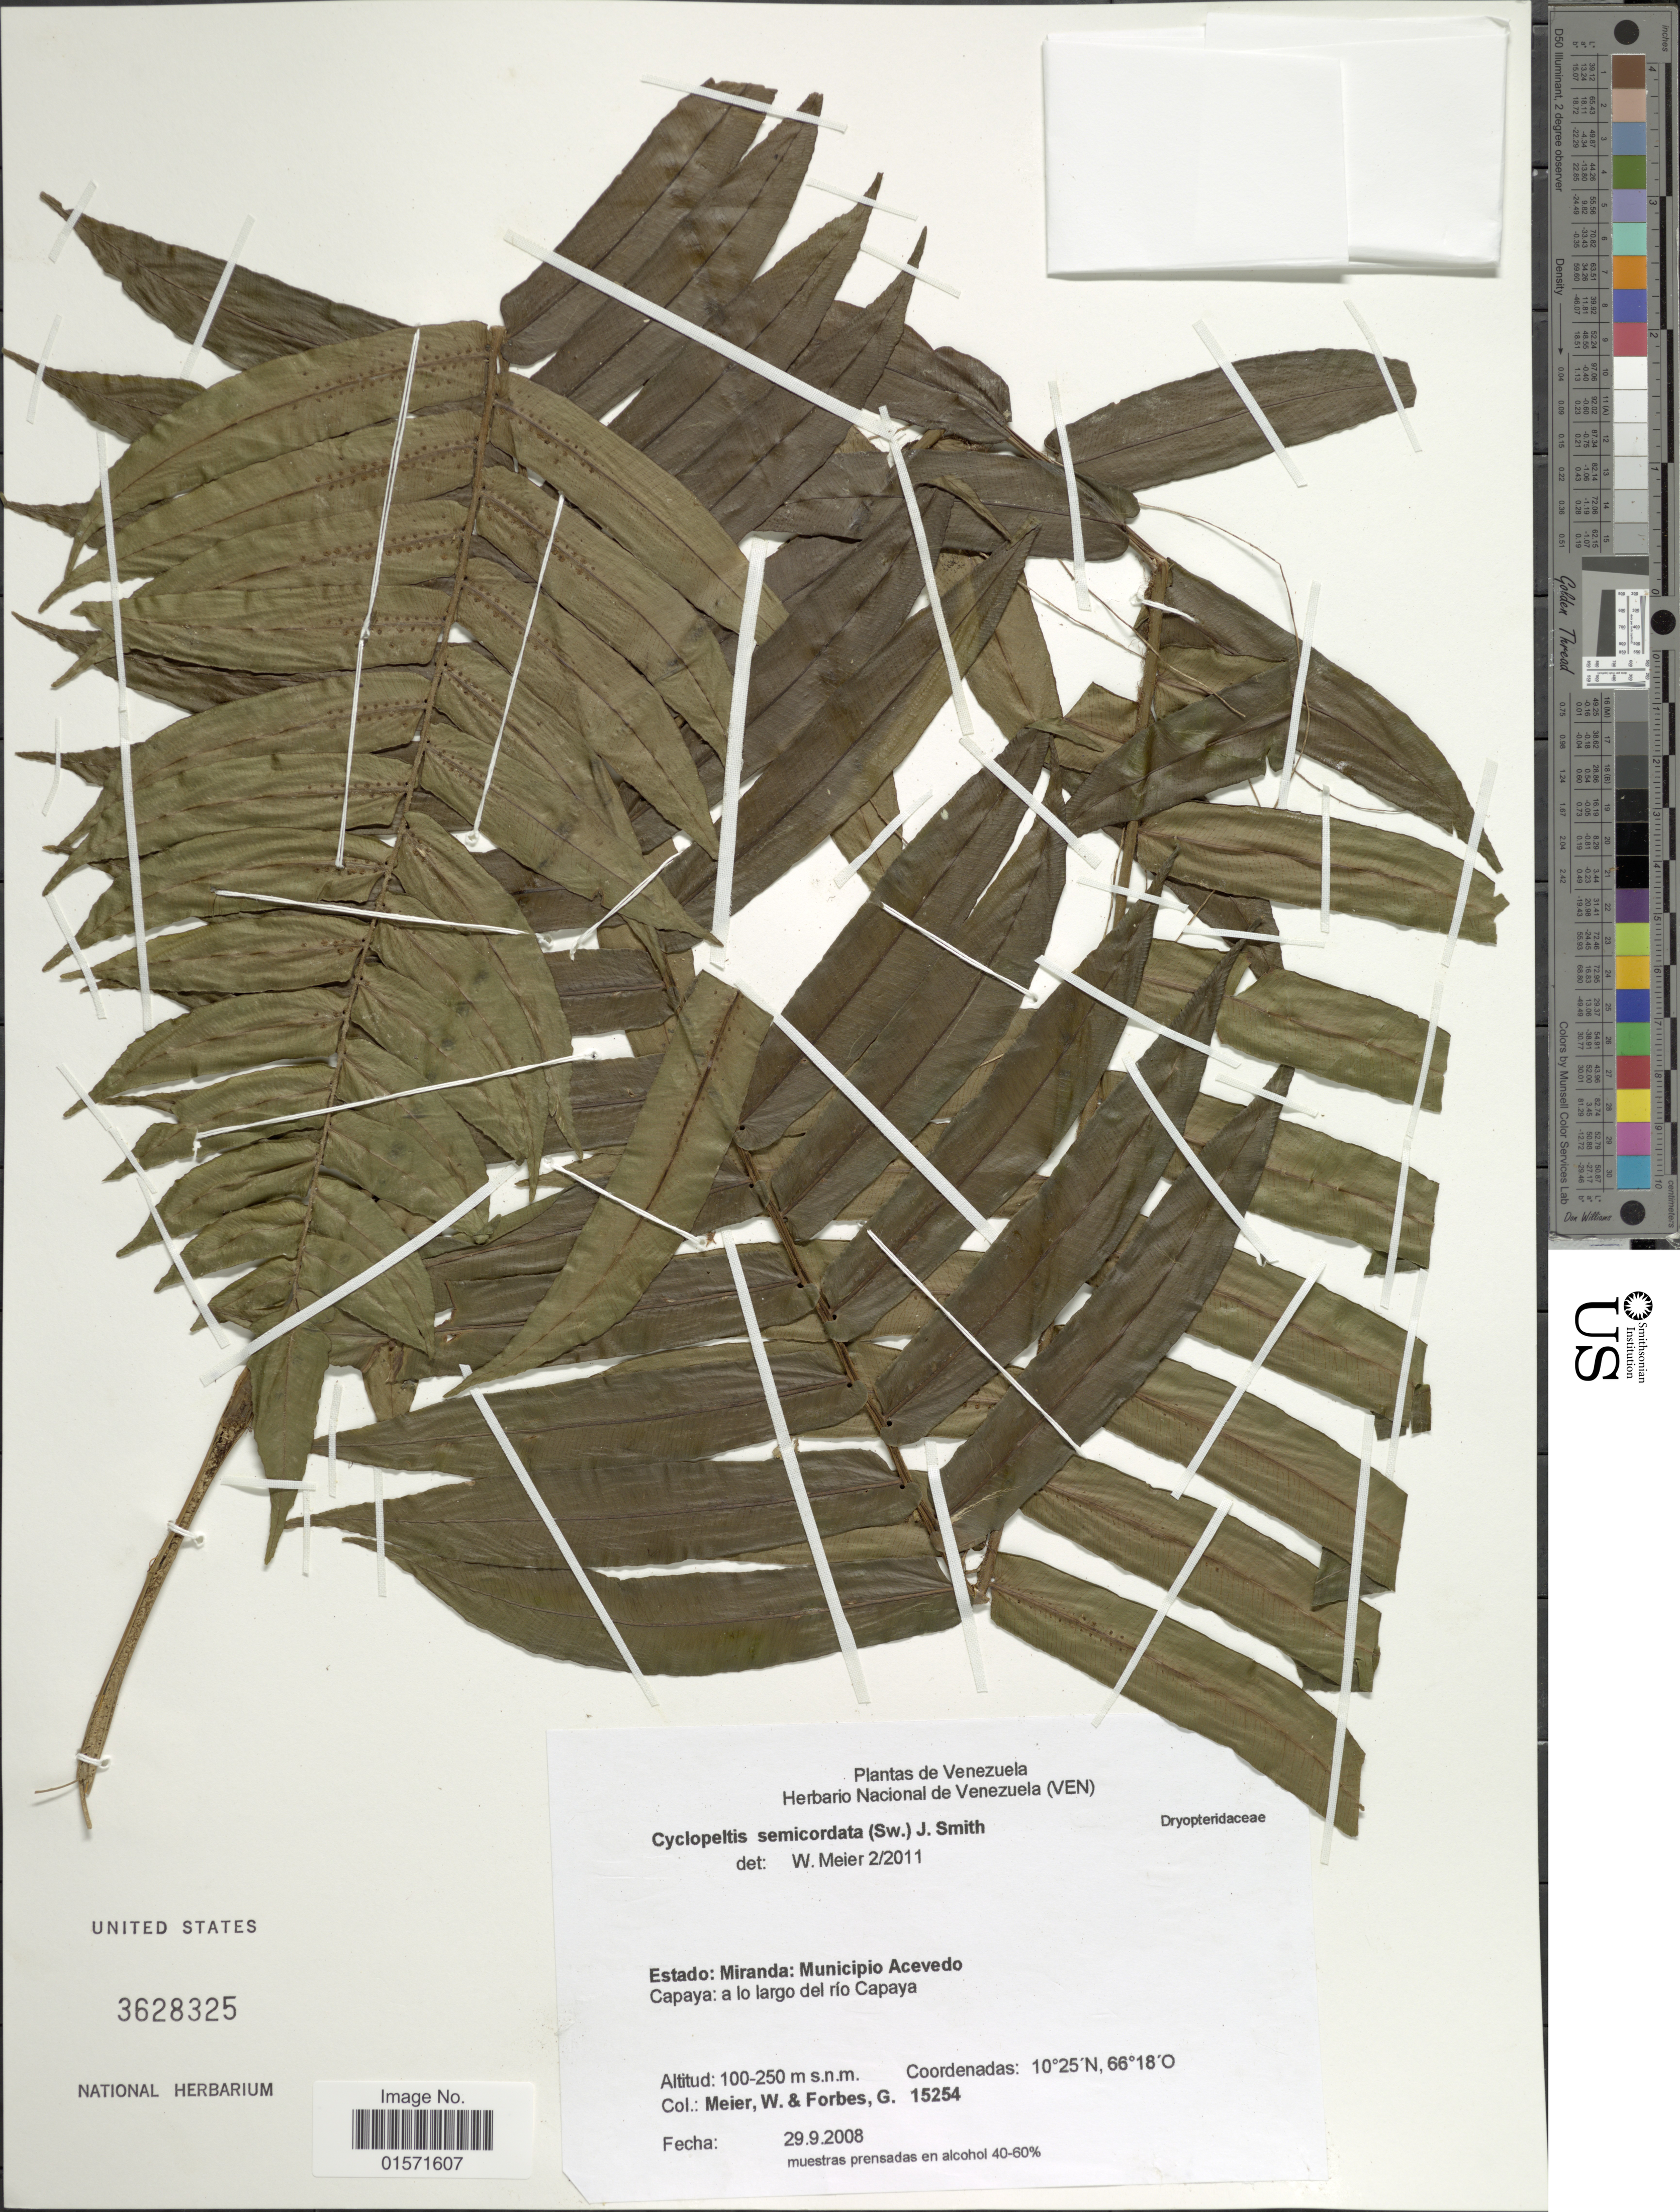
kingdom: Plantae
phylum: Tracheophyta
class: Polypodiopsida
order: Polypodiales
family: Lomariopsidaceae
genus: Cyclopeltis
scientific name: Cyclopeltis semicordata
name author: (Sw.) J. Sm.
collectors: W. Meier & G. Forbes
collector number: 15254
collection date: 2008-09-29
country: Venezuela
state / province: Miranda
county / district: Acevedo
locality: Capaya: a lo largo del rio Capaya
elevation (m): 100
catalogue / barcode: US 3628325